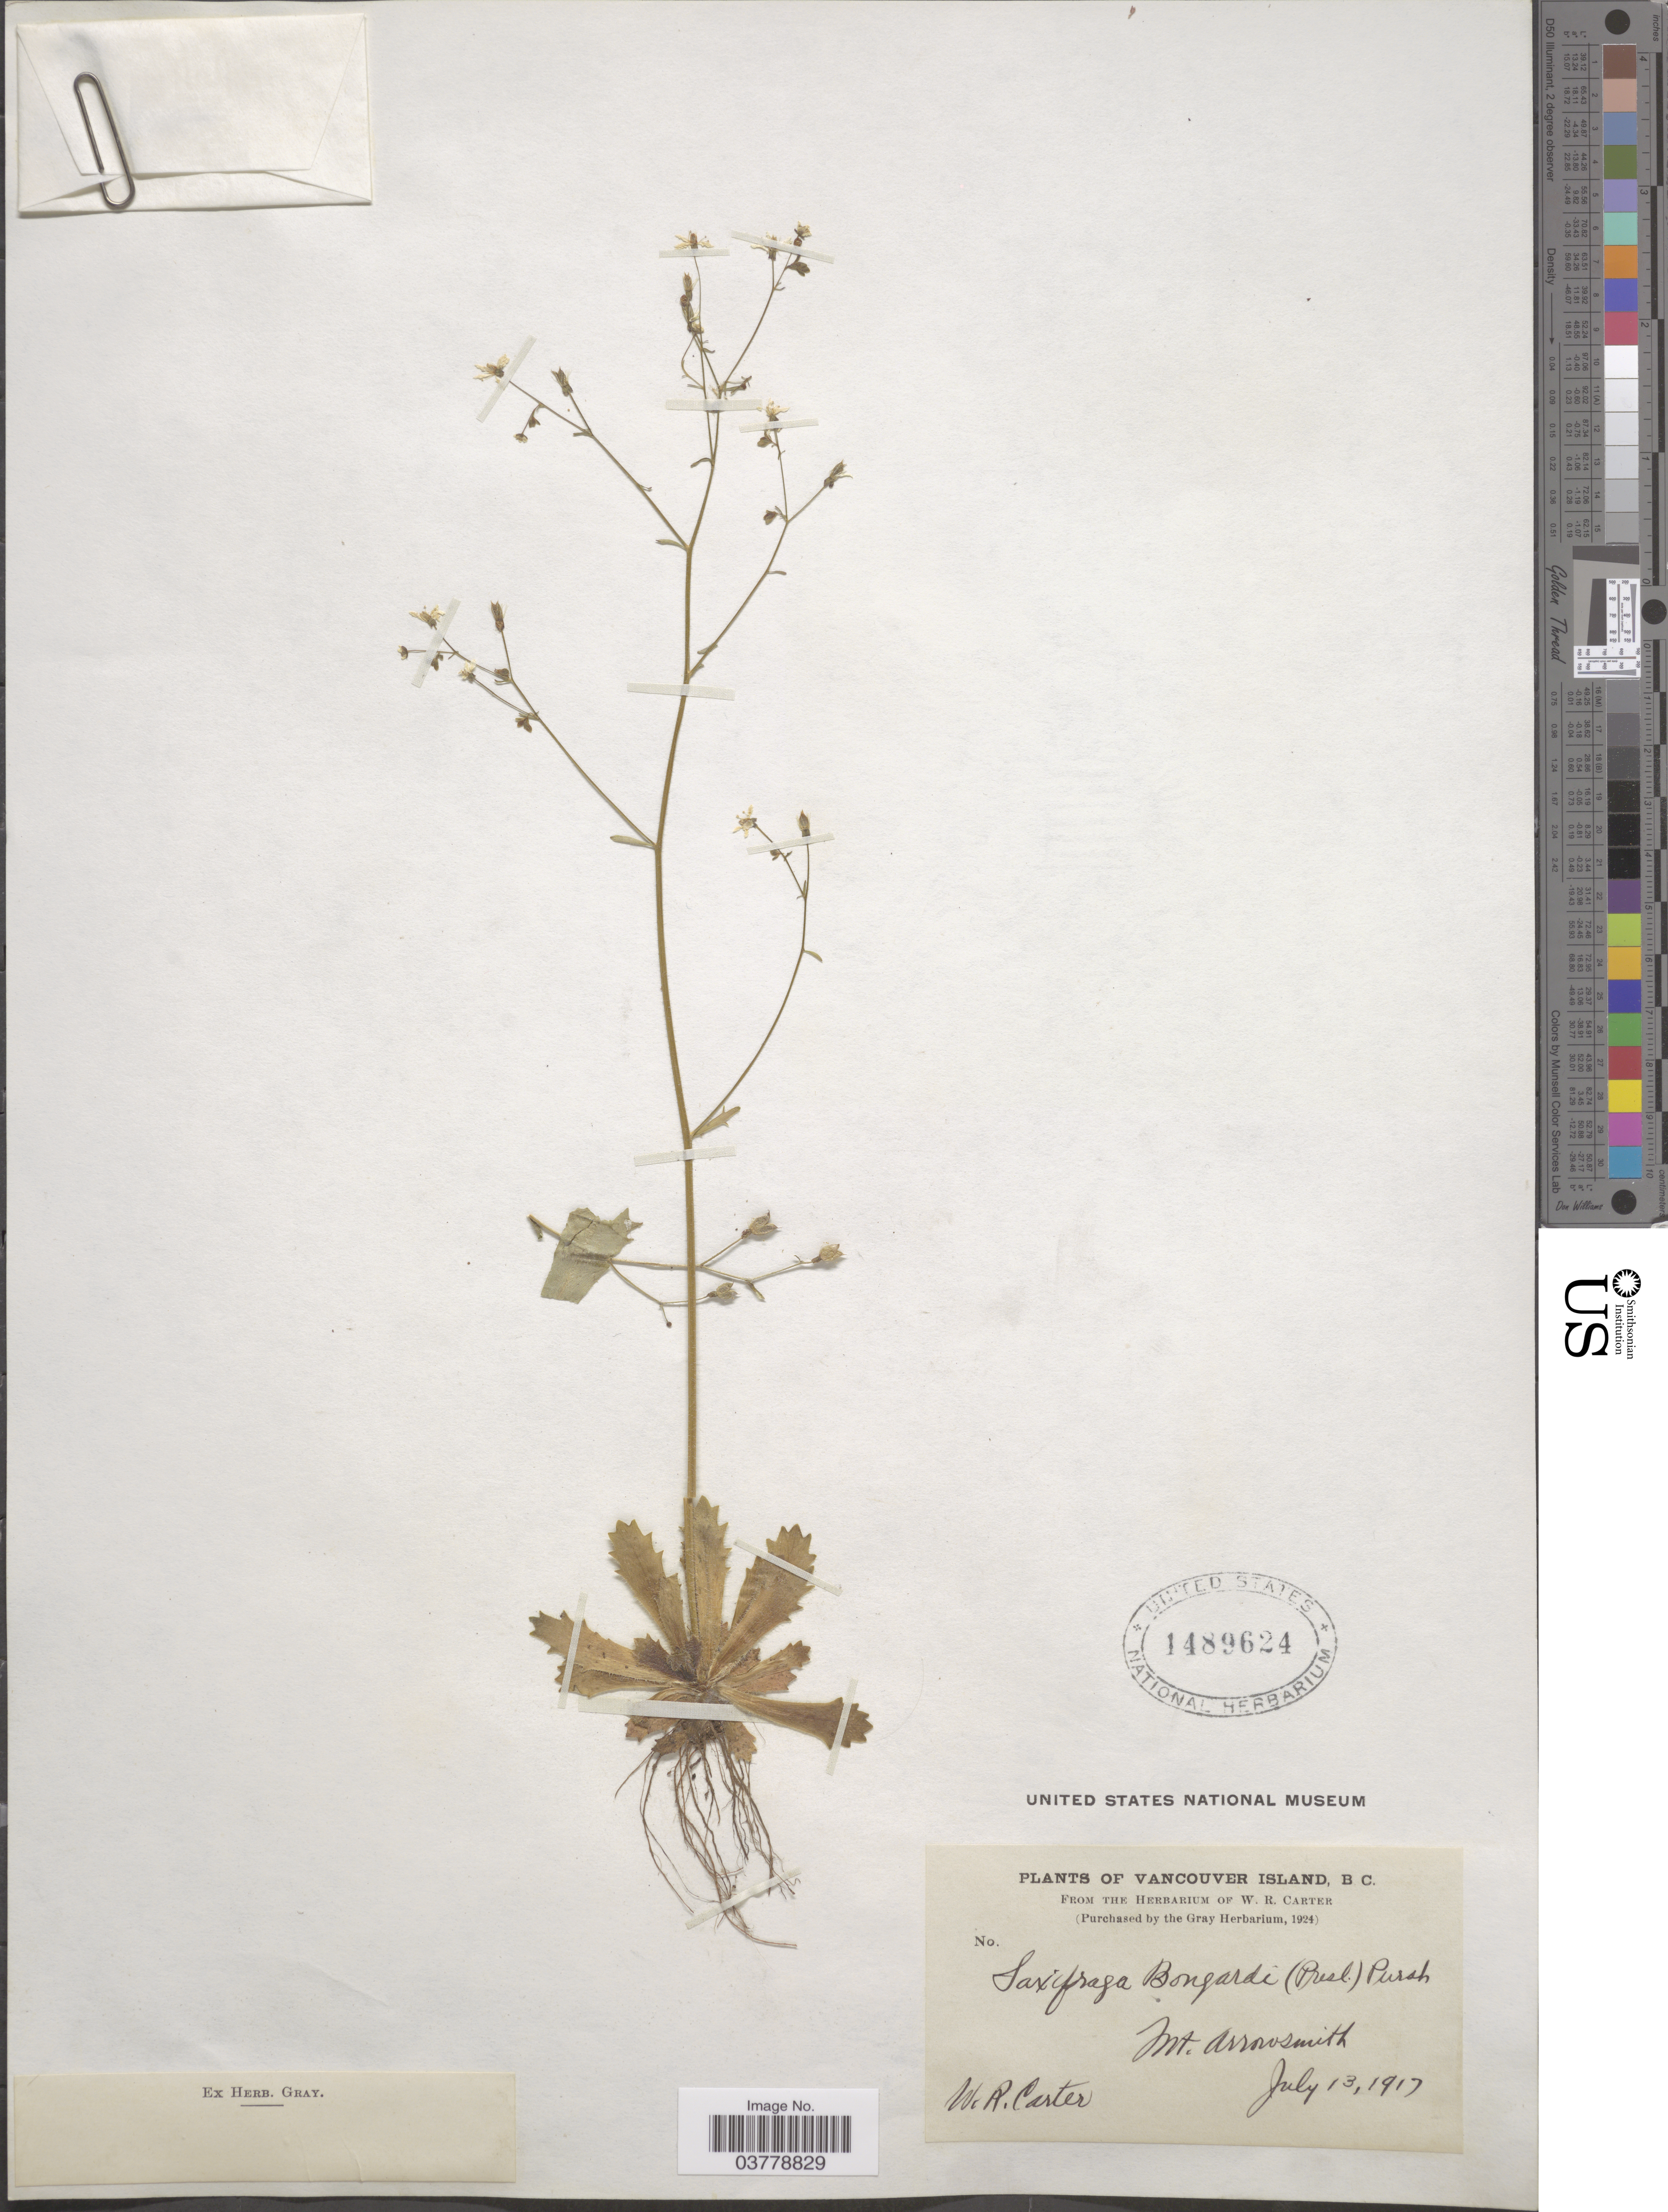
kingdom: Plantae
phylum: Tracheophyta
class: Magnoliopsida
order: Saxifragales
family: Saxifragaceae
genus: Micranthes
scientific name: Micranthes ferruginea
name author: (Graham) Brouillet & Gornall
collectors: W. R. Carter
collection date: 1917-07-13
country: Canada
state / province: British Columbia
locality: Vancouver Island. Mt. Arrowsmith.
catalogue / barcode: US 1489624